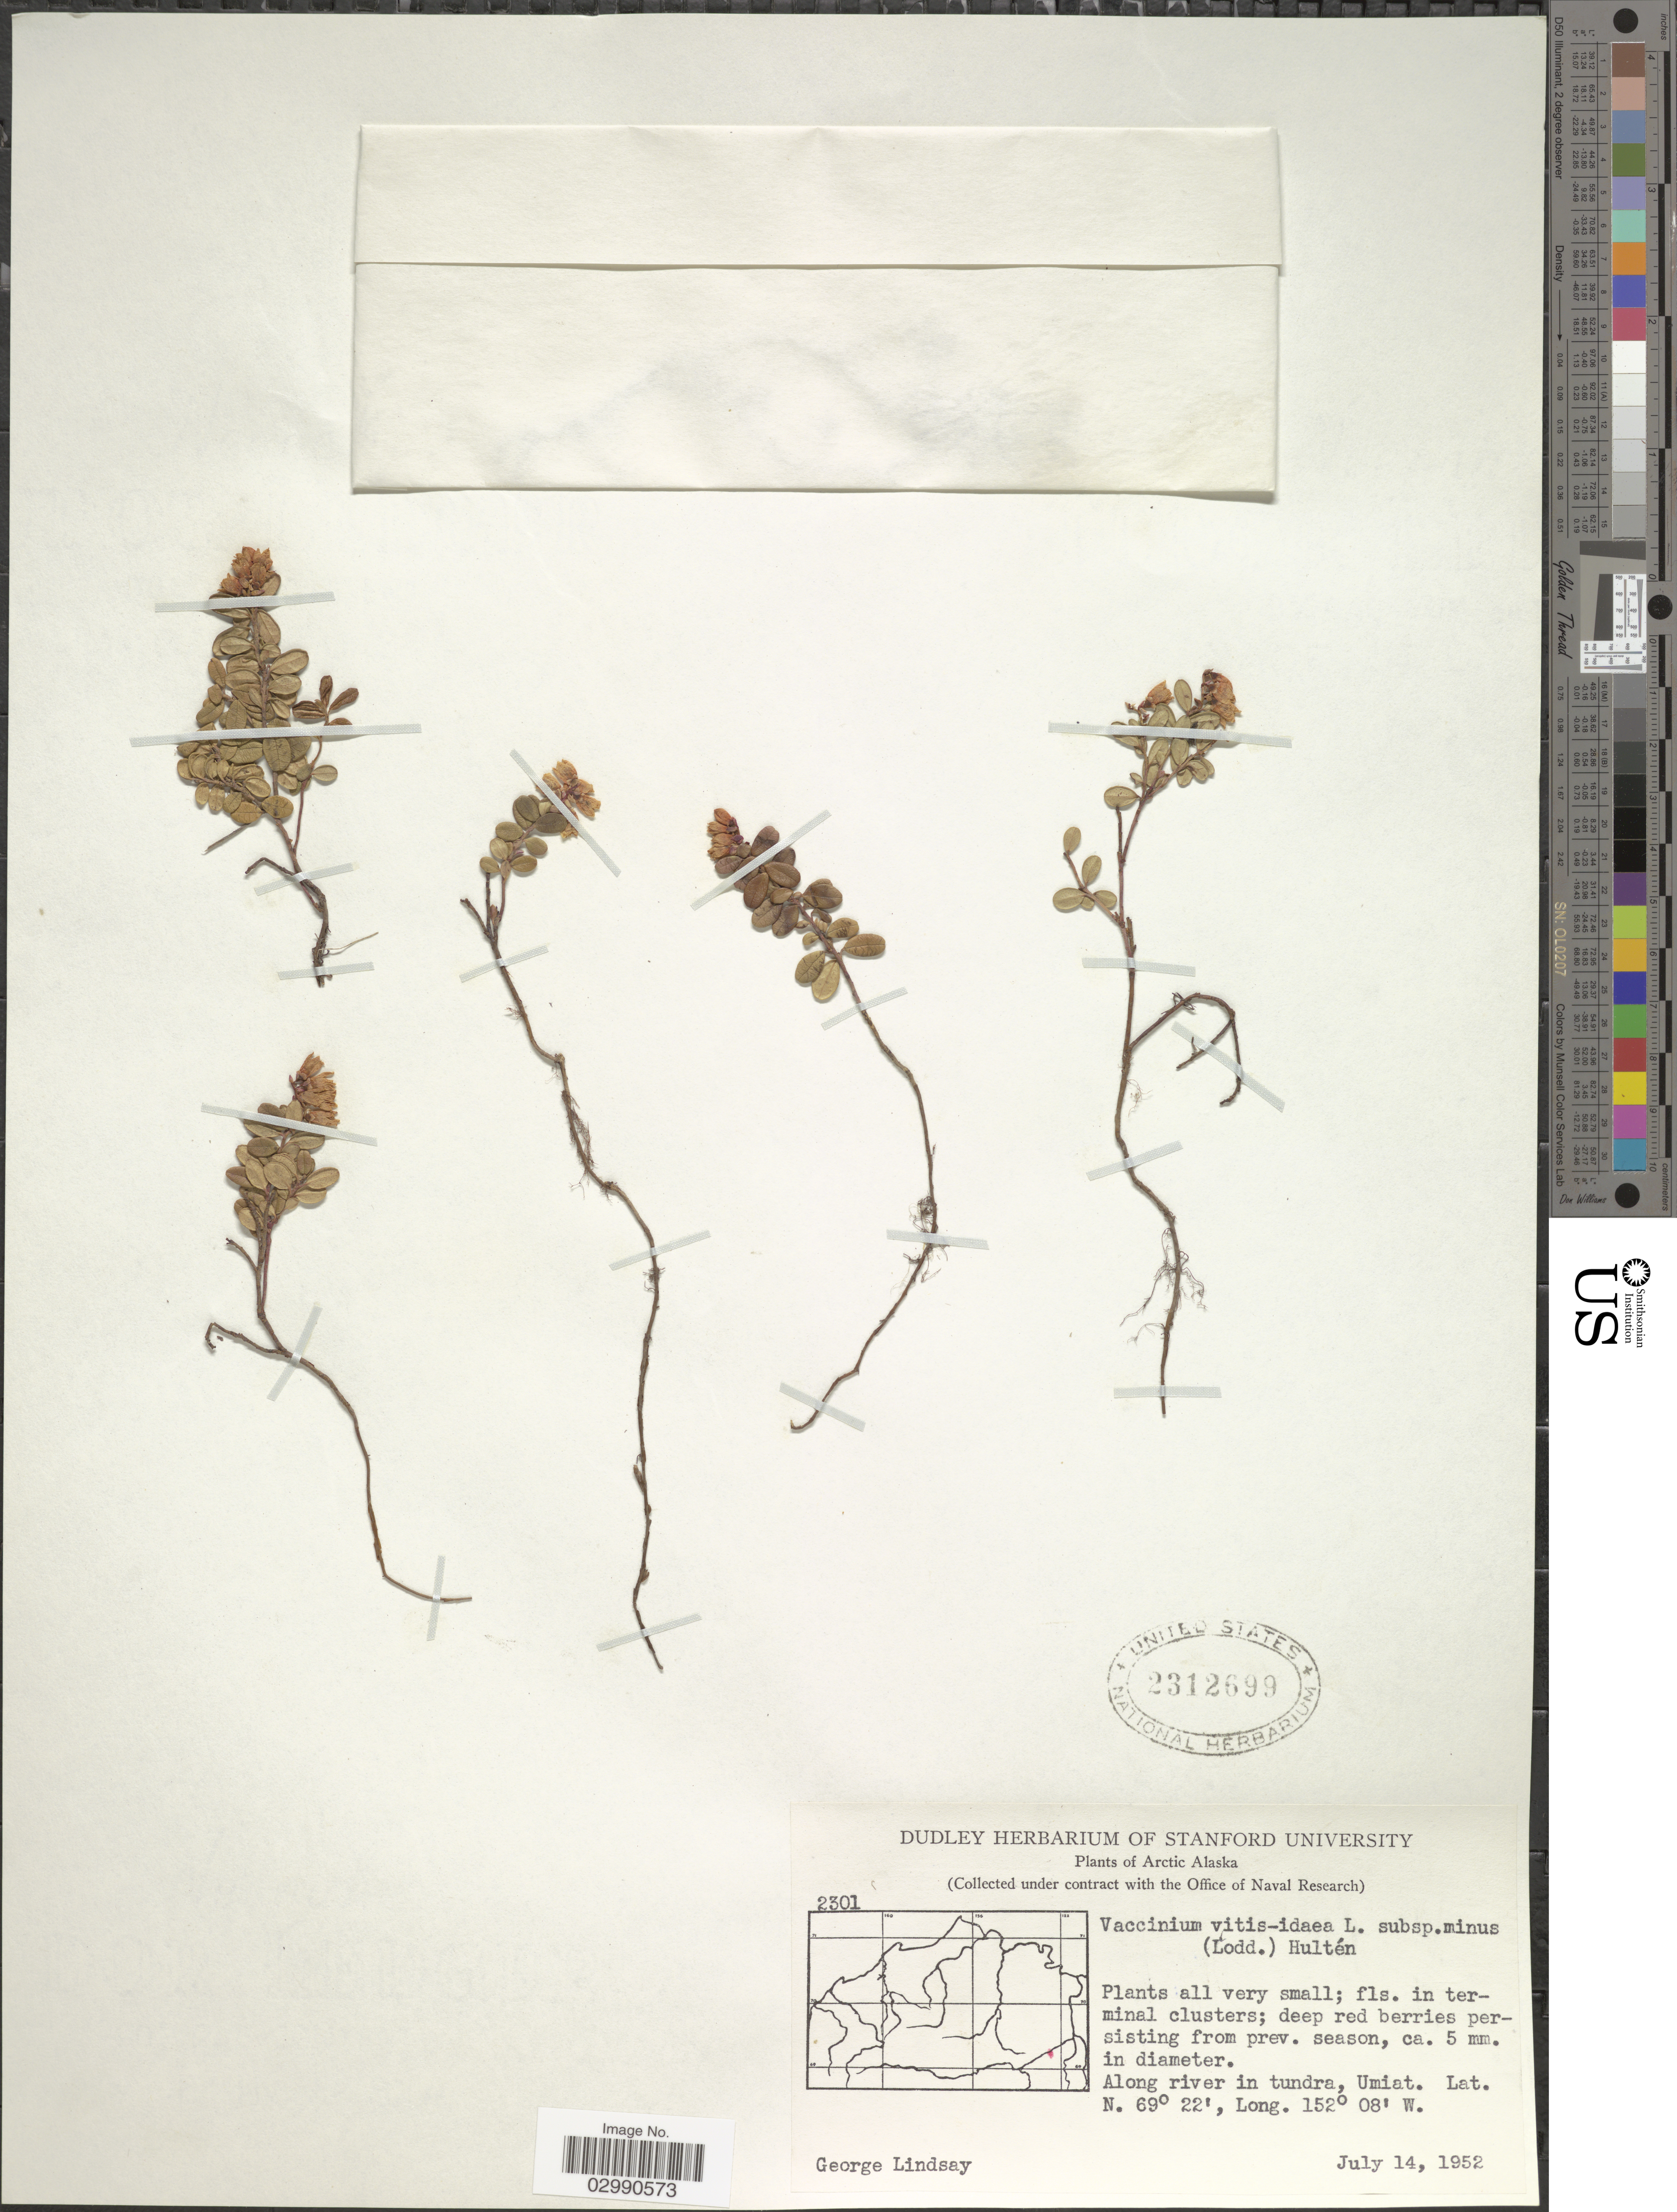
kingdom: Plantae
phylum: Tracheophyta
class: Magnoliopsida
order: Ericales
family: Ericaceae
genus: Vaccinium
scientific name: Vaccinium vitis-idaea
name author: L.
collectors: G. Lindsay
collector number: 2301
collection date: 1952-07-14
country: United States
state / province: Alaska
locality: Arctic Alaska. Along river in tundra, Umiat.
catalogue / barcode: US 2312699